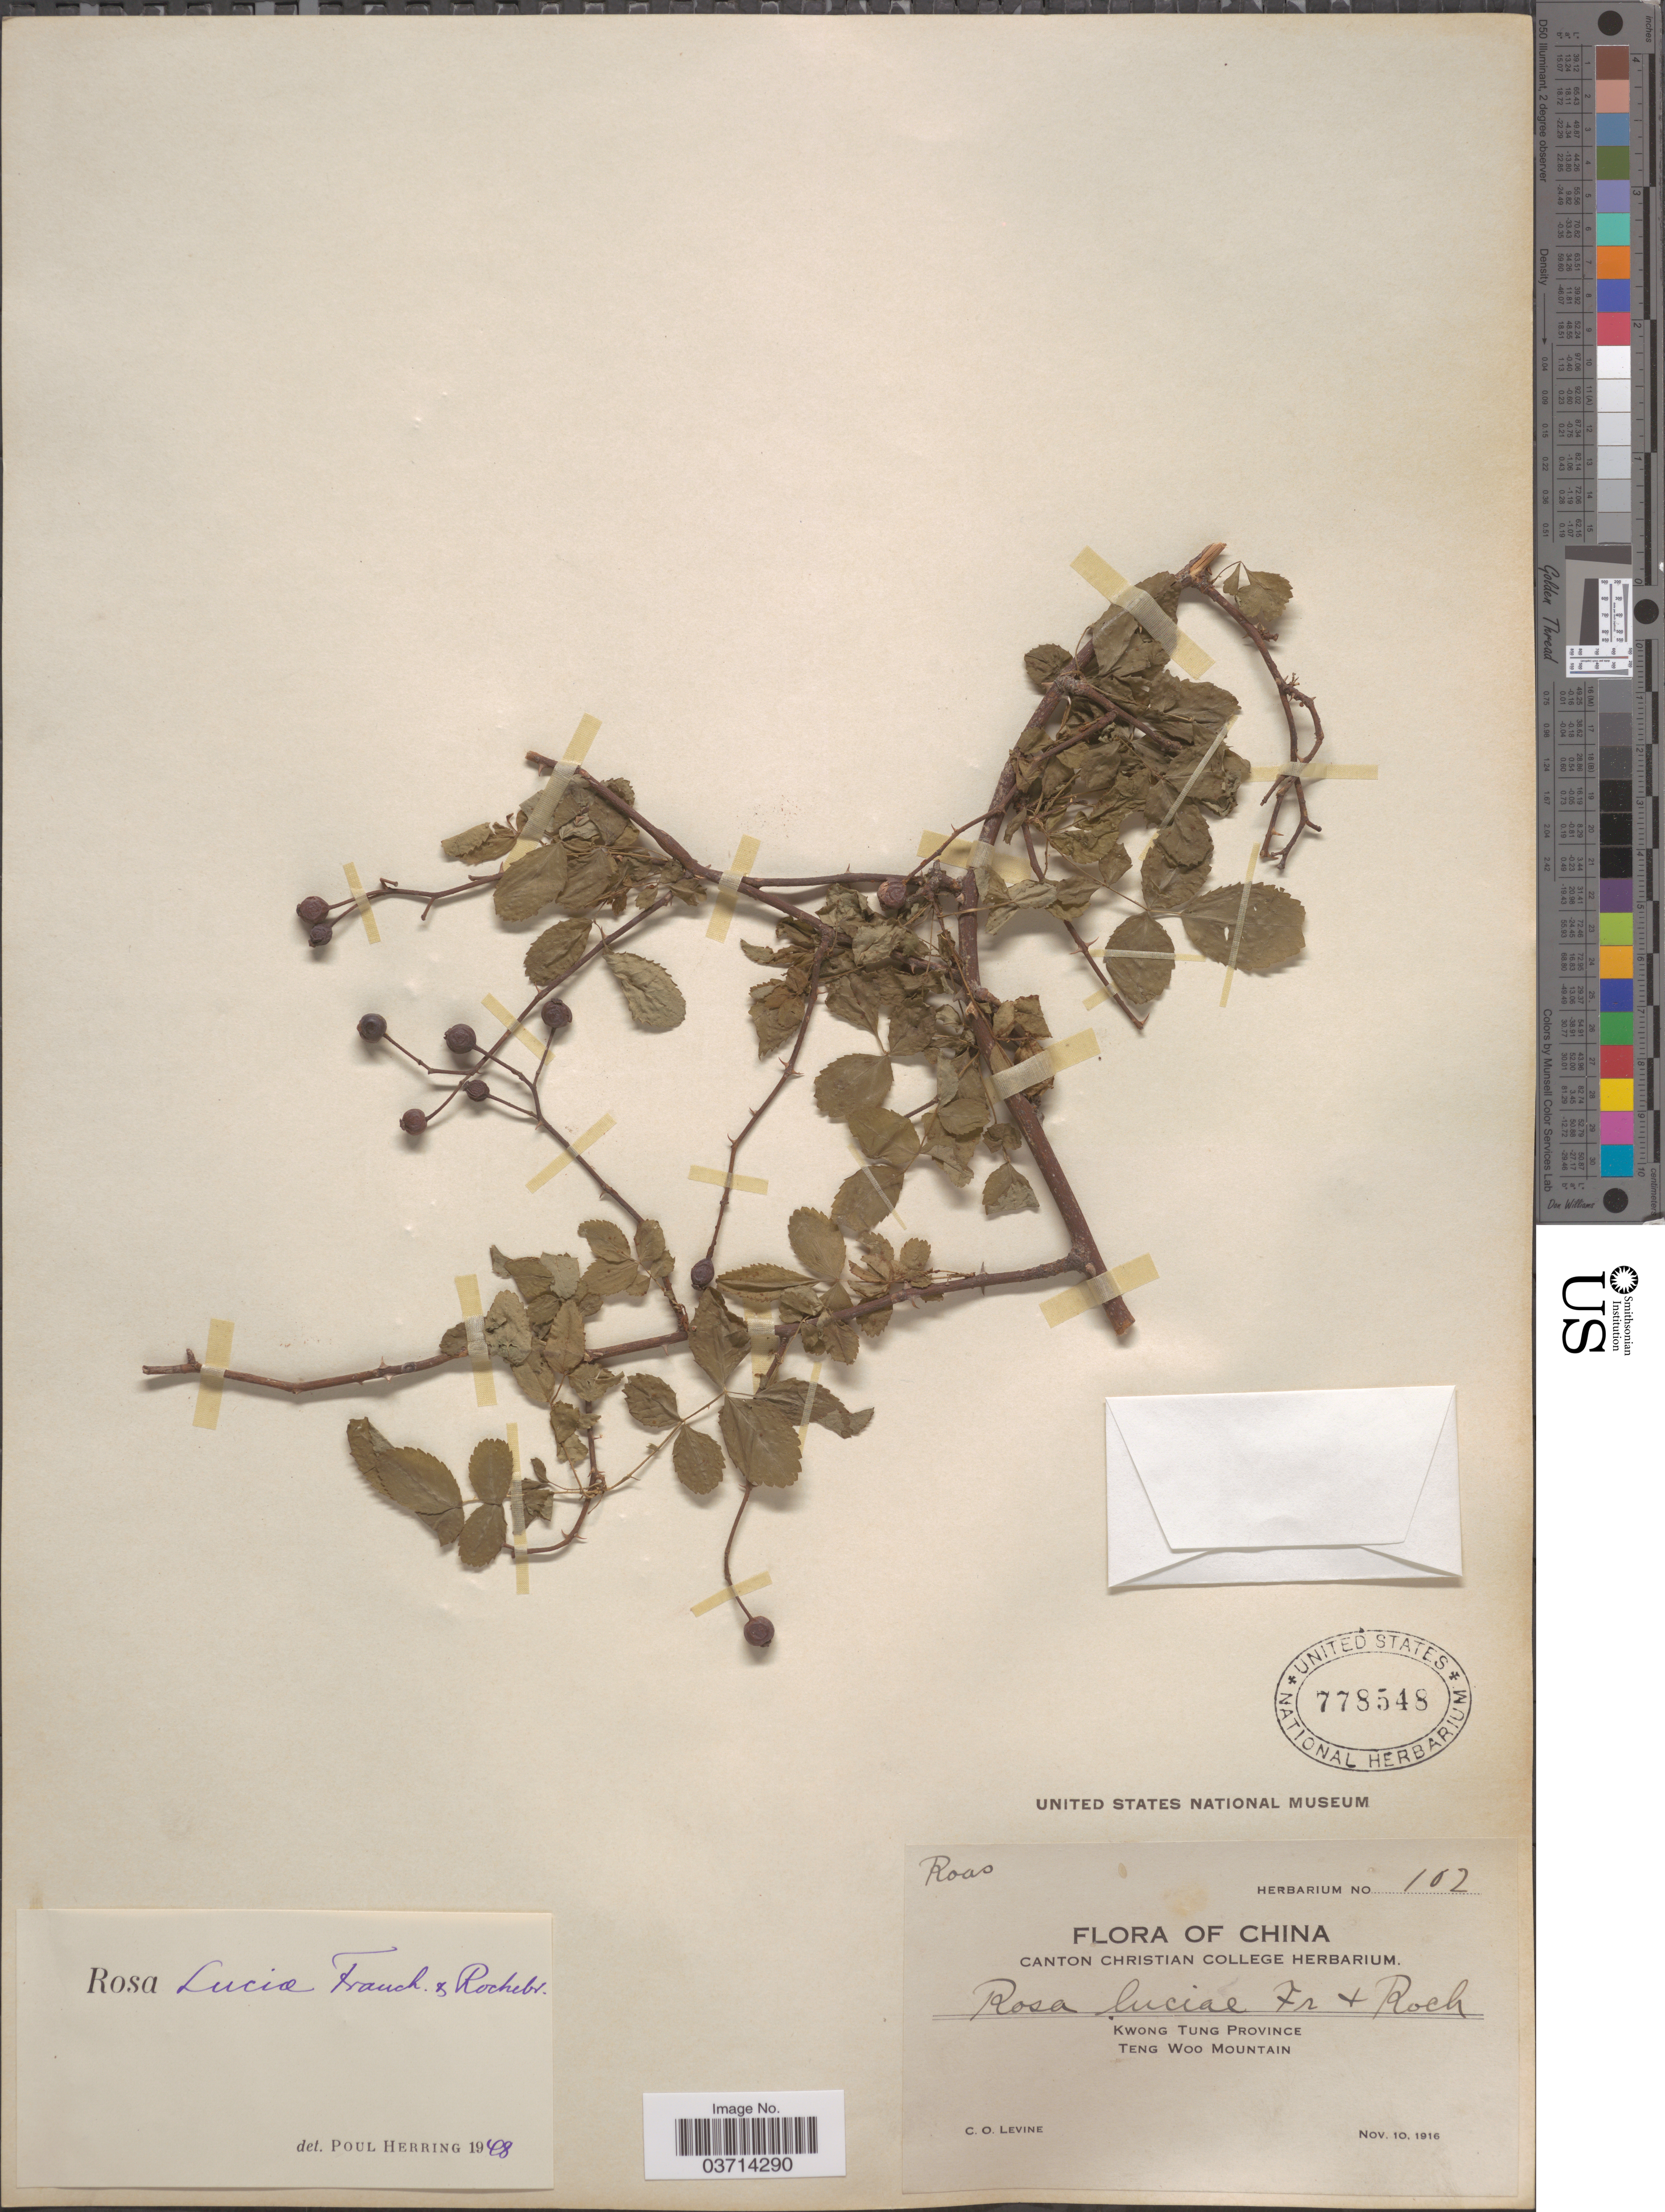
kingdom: Plantae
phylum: Tracheophyta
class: Magnoliopsida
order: Rosales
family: Rosaceae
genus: Rosa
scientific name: Rosa luciae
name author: Franch. & Rochebr.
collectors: C. O. Levine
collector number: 102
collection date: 1916-11-10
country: China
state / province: Guangdong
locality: Kwong Tung Province. Teng Woo Mountain.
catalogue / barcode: US 778548